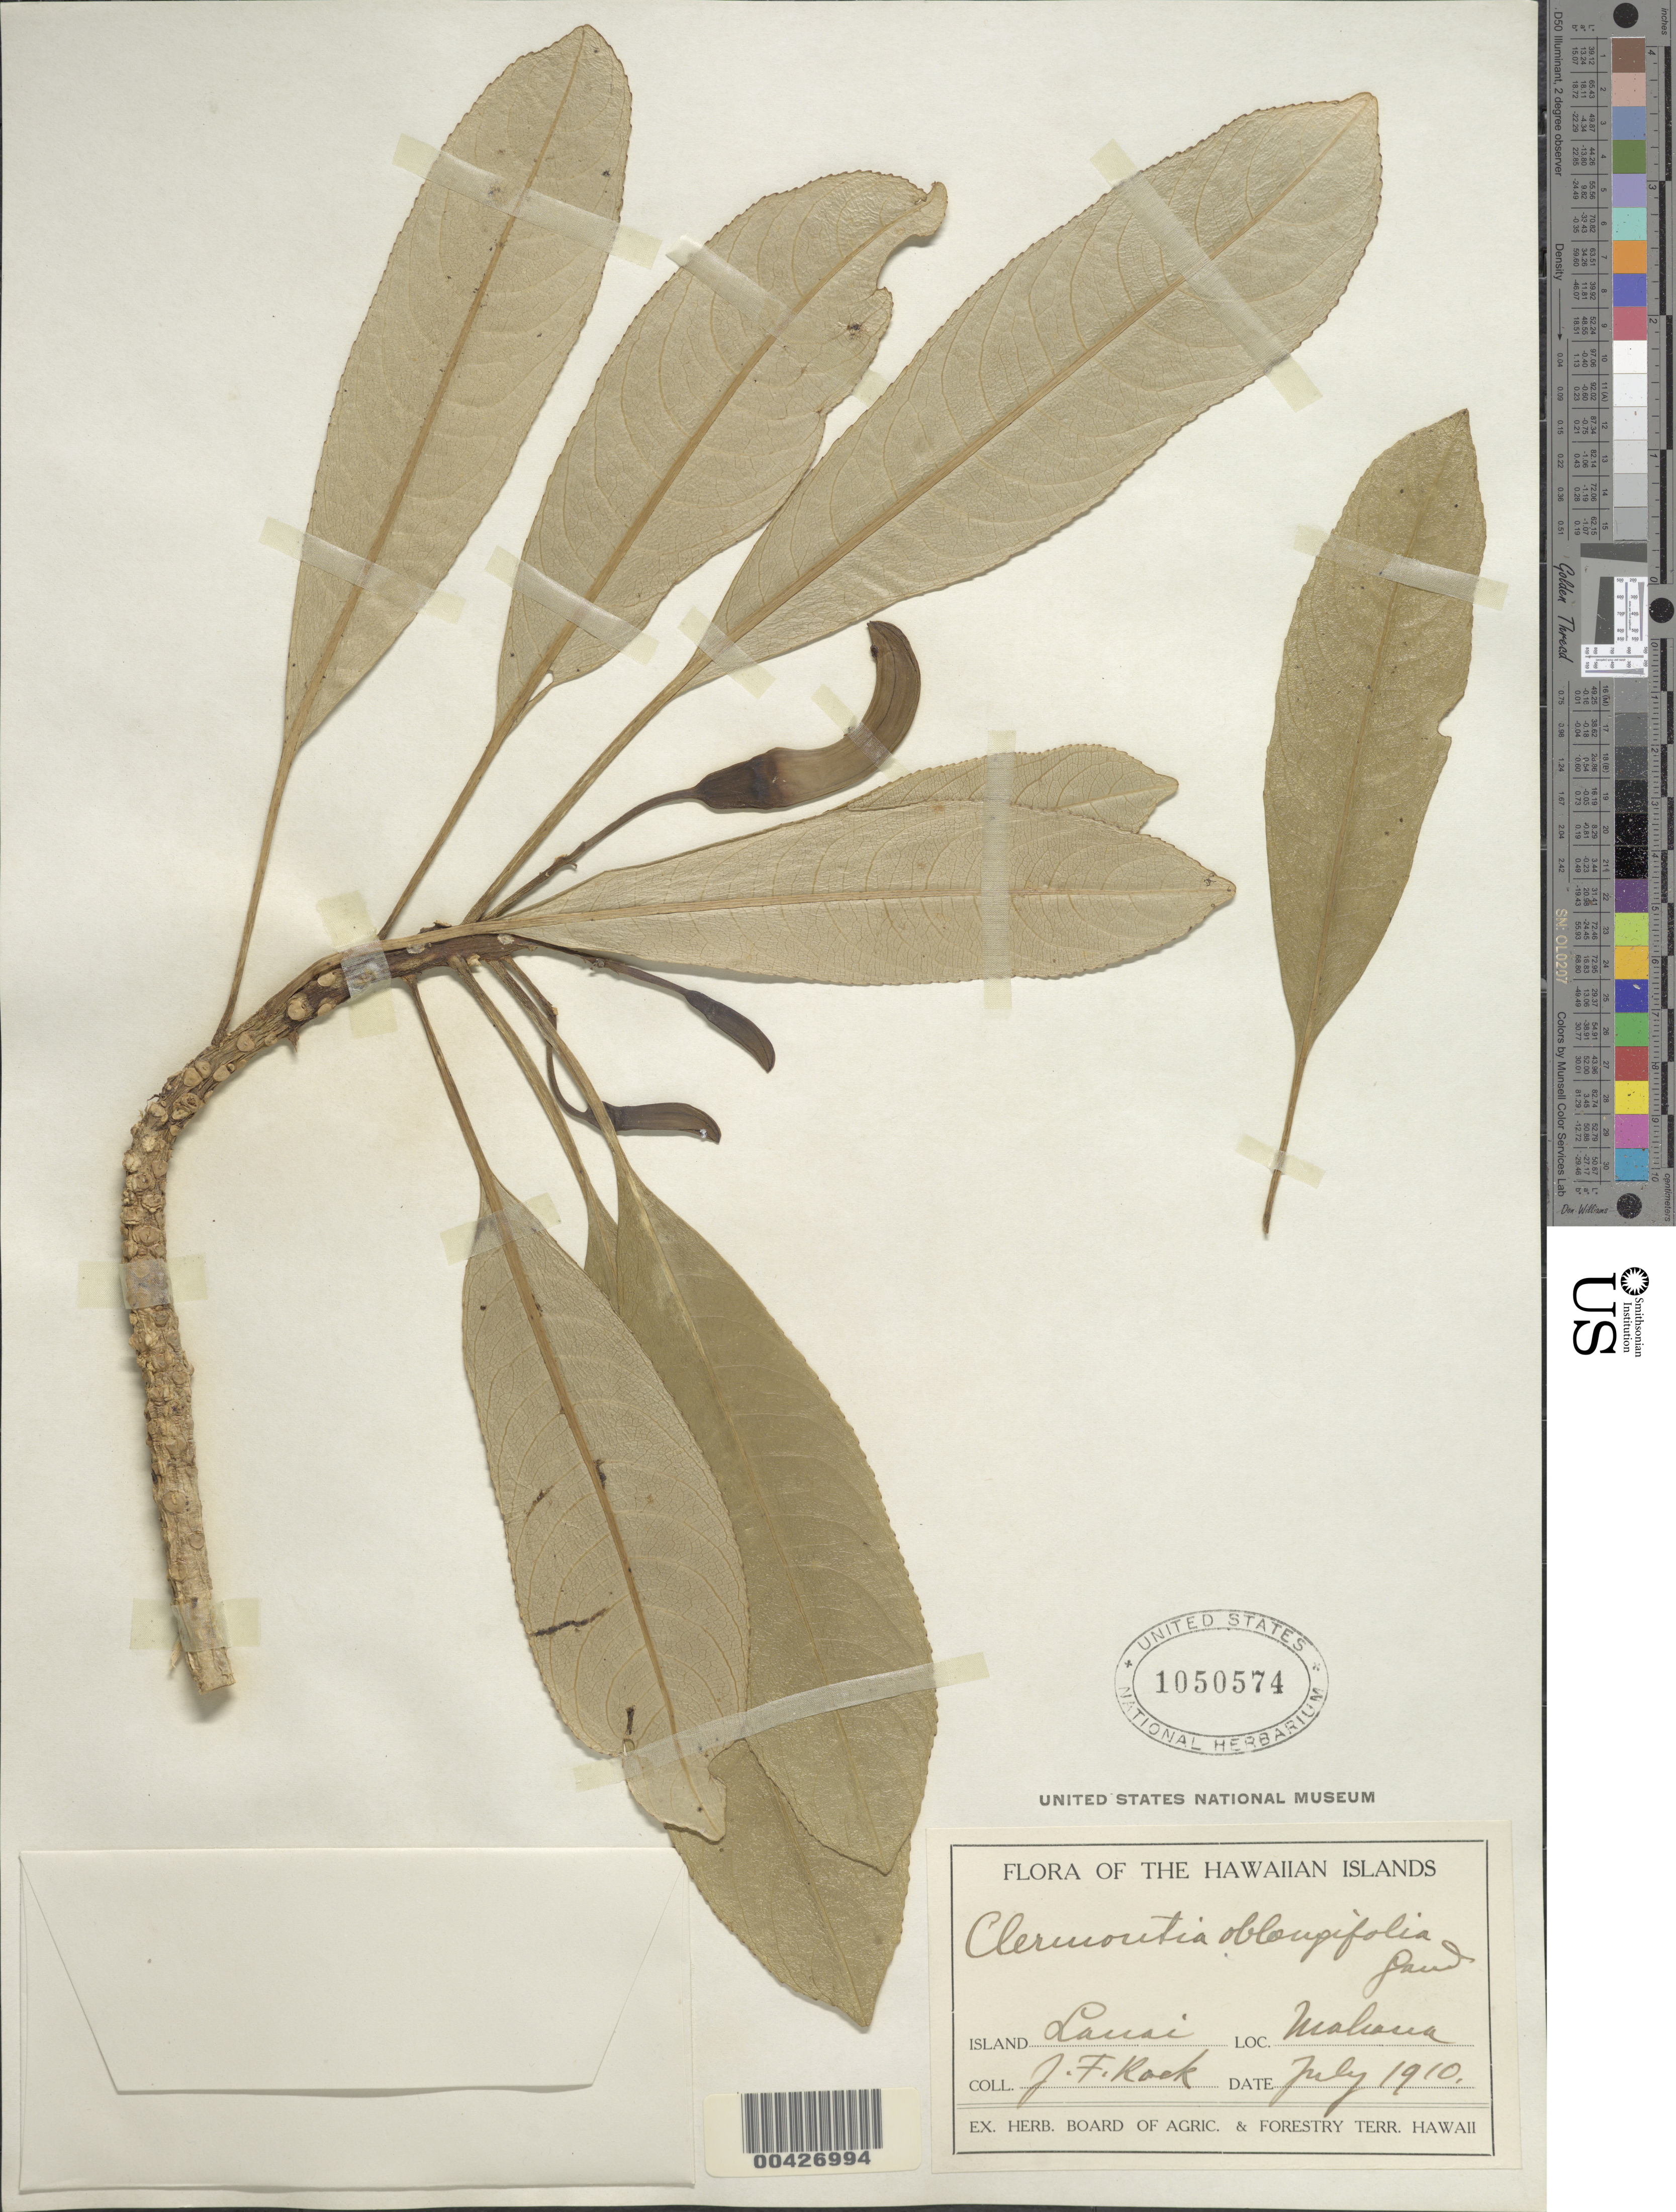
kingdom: Plantae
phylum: Tracheophyta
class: Magnoliopsida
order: Asterales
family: Campanulaceae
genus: Clermontia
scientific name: Clermontia oblongifolia subsp. mauiensis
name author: (Rock) Lammers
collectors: J. F. Rock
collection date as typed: Jul 1910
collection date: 1910-07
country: United States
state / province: Hawaii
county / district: Honolulu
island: Oahu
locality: Mahana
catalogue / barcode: US 1050574